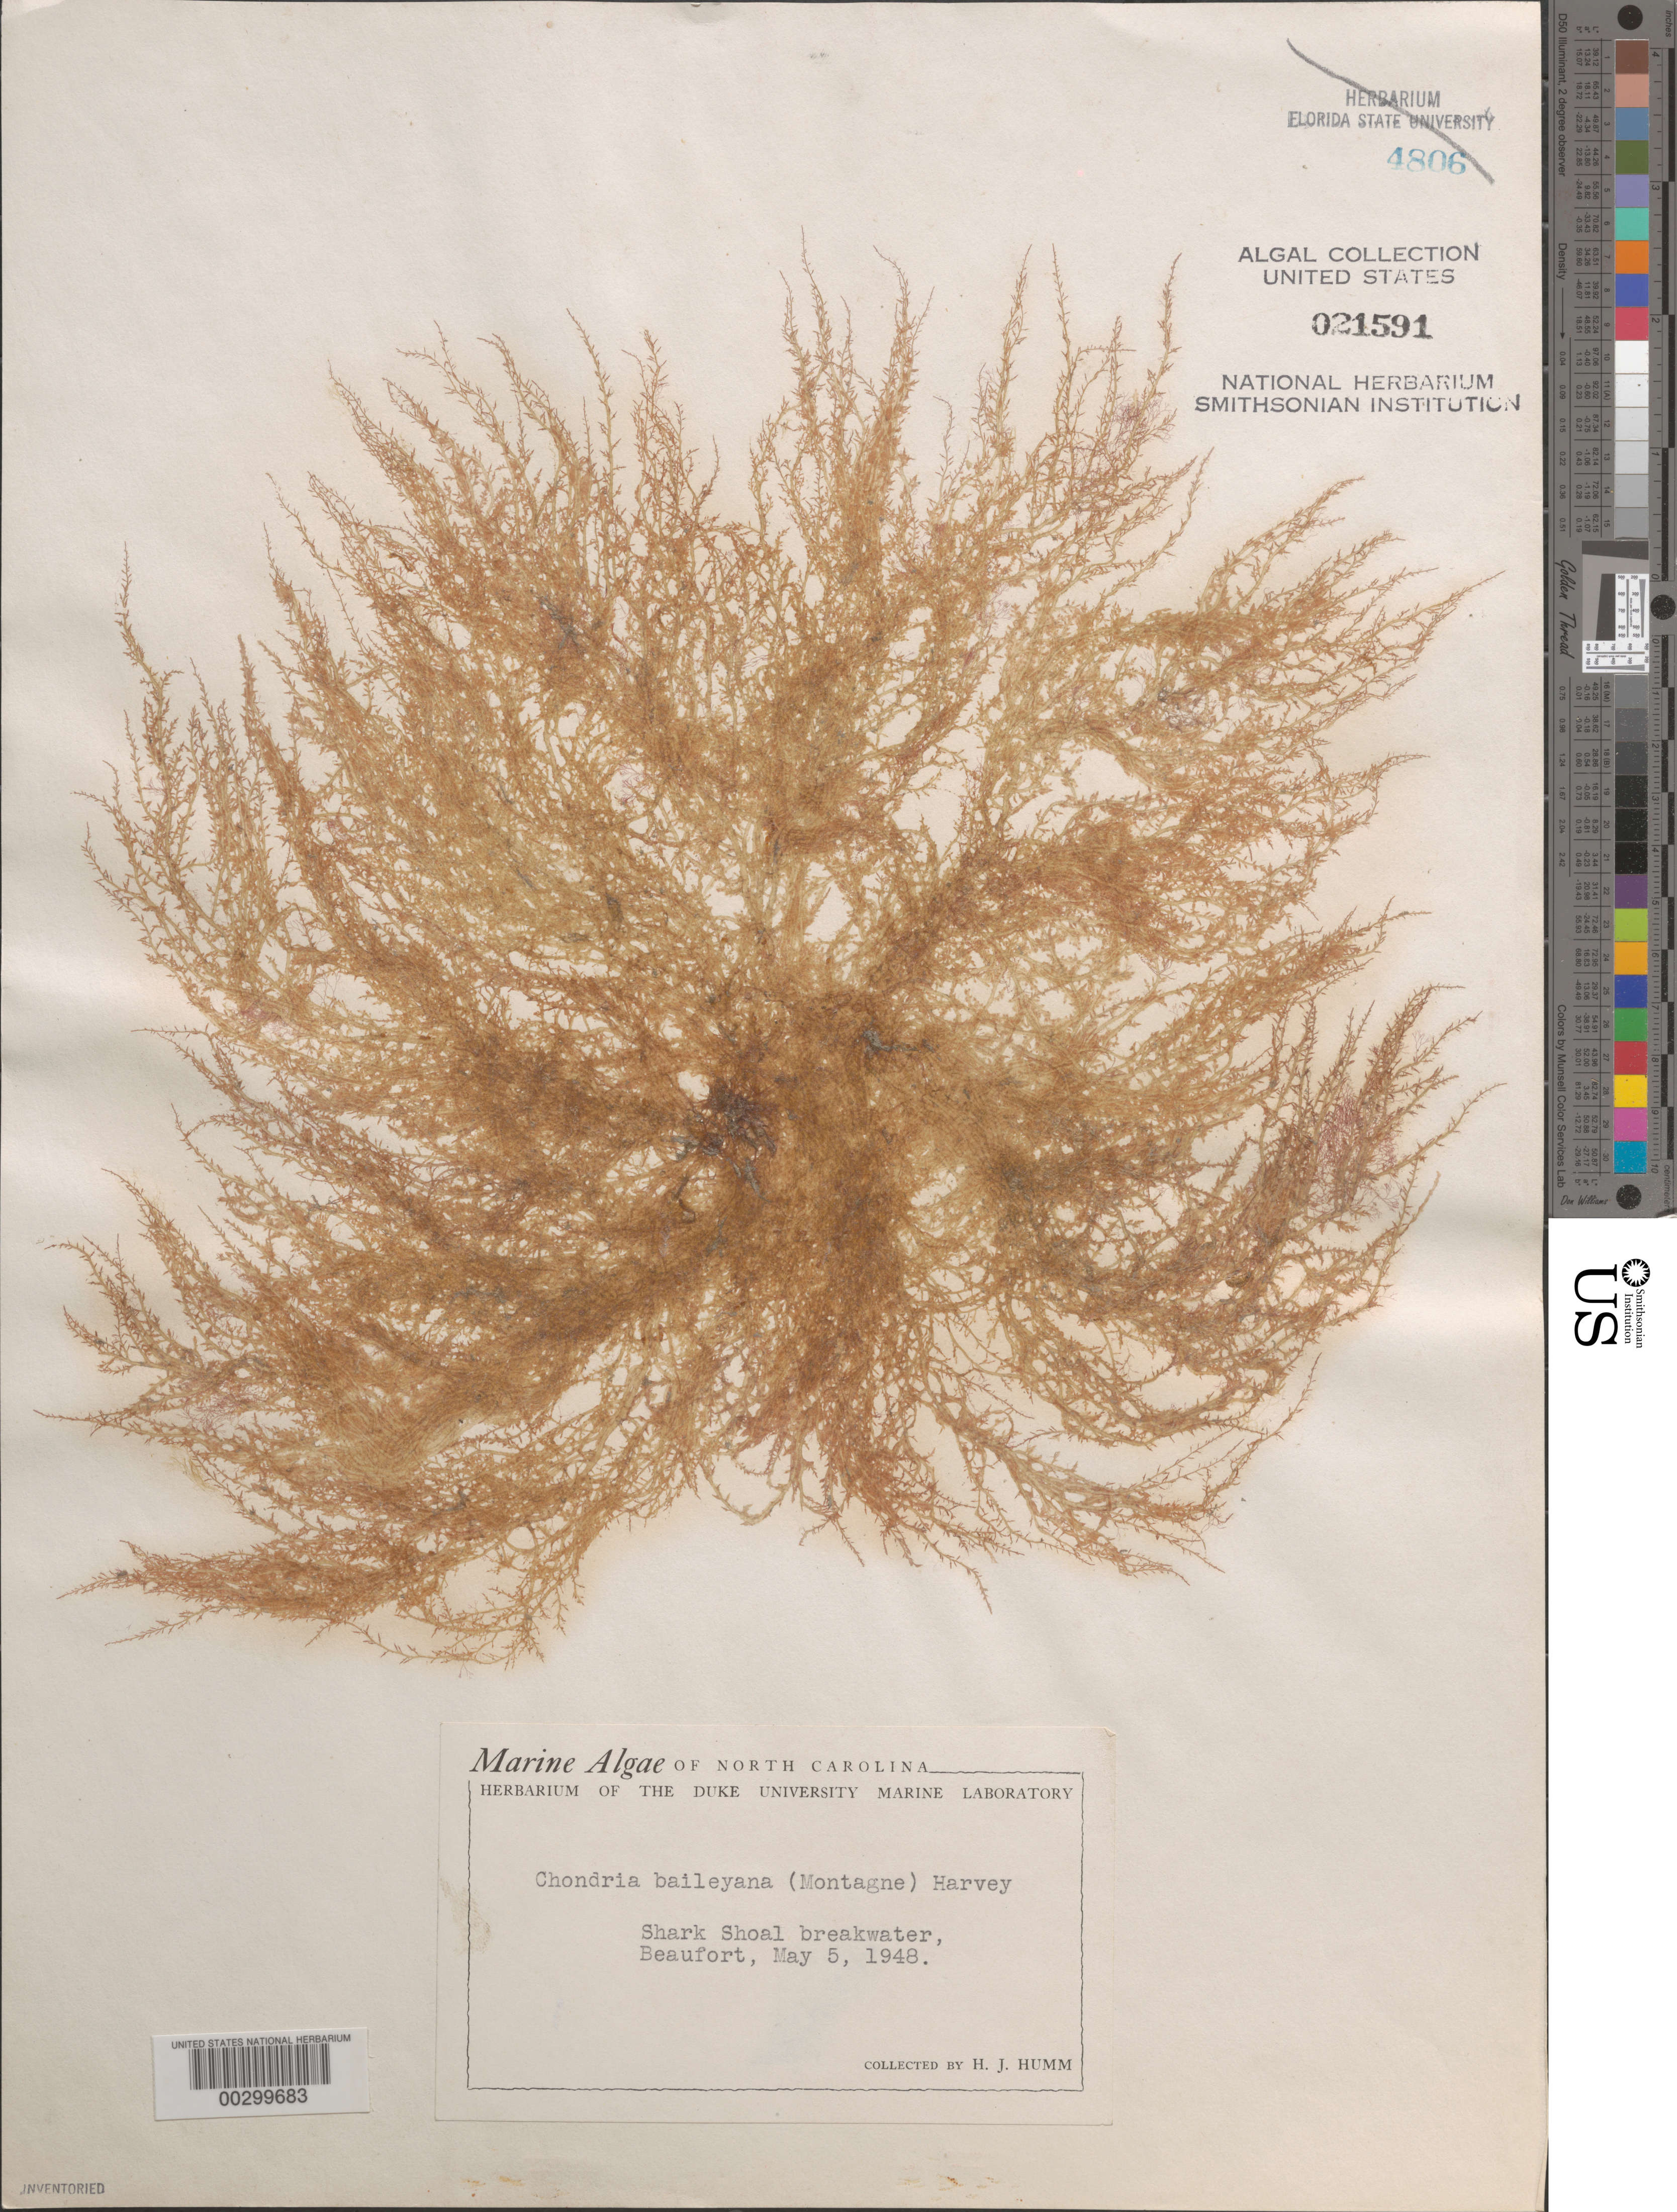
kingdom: Plantae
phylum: Rhodophyta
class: Florideophyceae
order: Ceramiales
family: Rhodomelaceae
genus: Chondria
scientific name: Chondria baileyana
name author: (Mont.) Harv.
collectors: H. J. Humm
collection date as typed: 05 May 1948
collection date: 1948-05-05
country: United States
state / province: North Carolina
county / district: Carteret County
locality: Beaufort, Shark Shoal breakwater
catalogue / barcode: US 21591